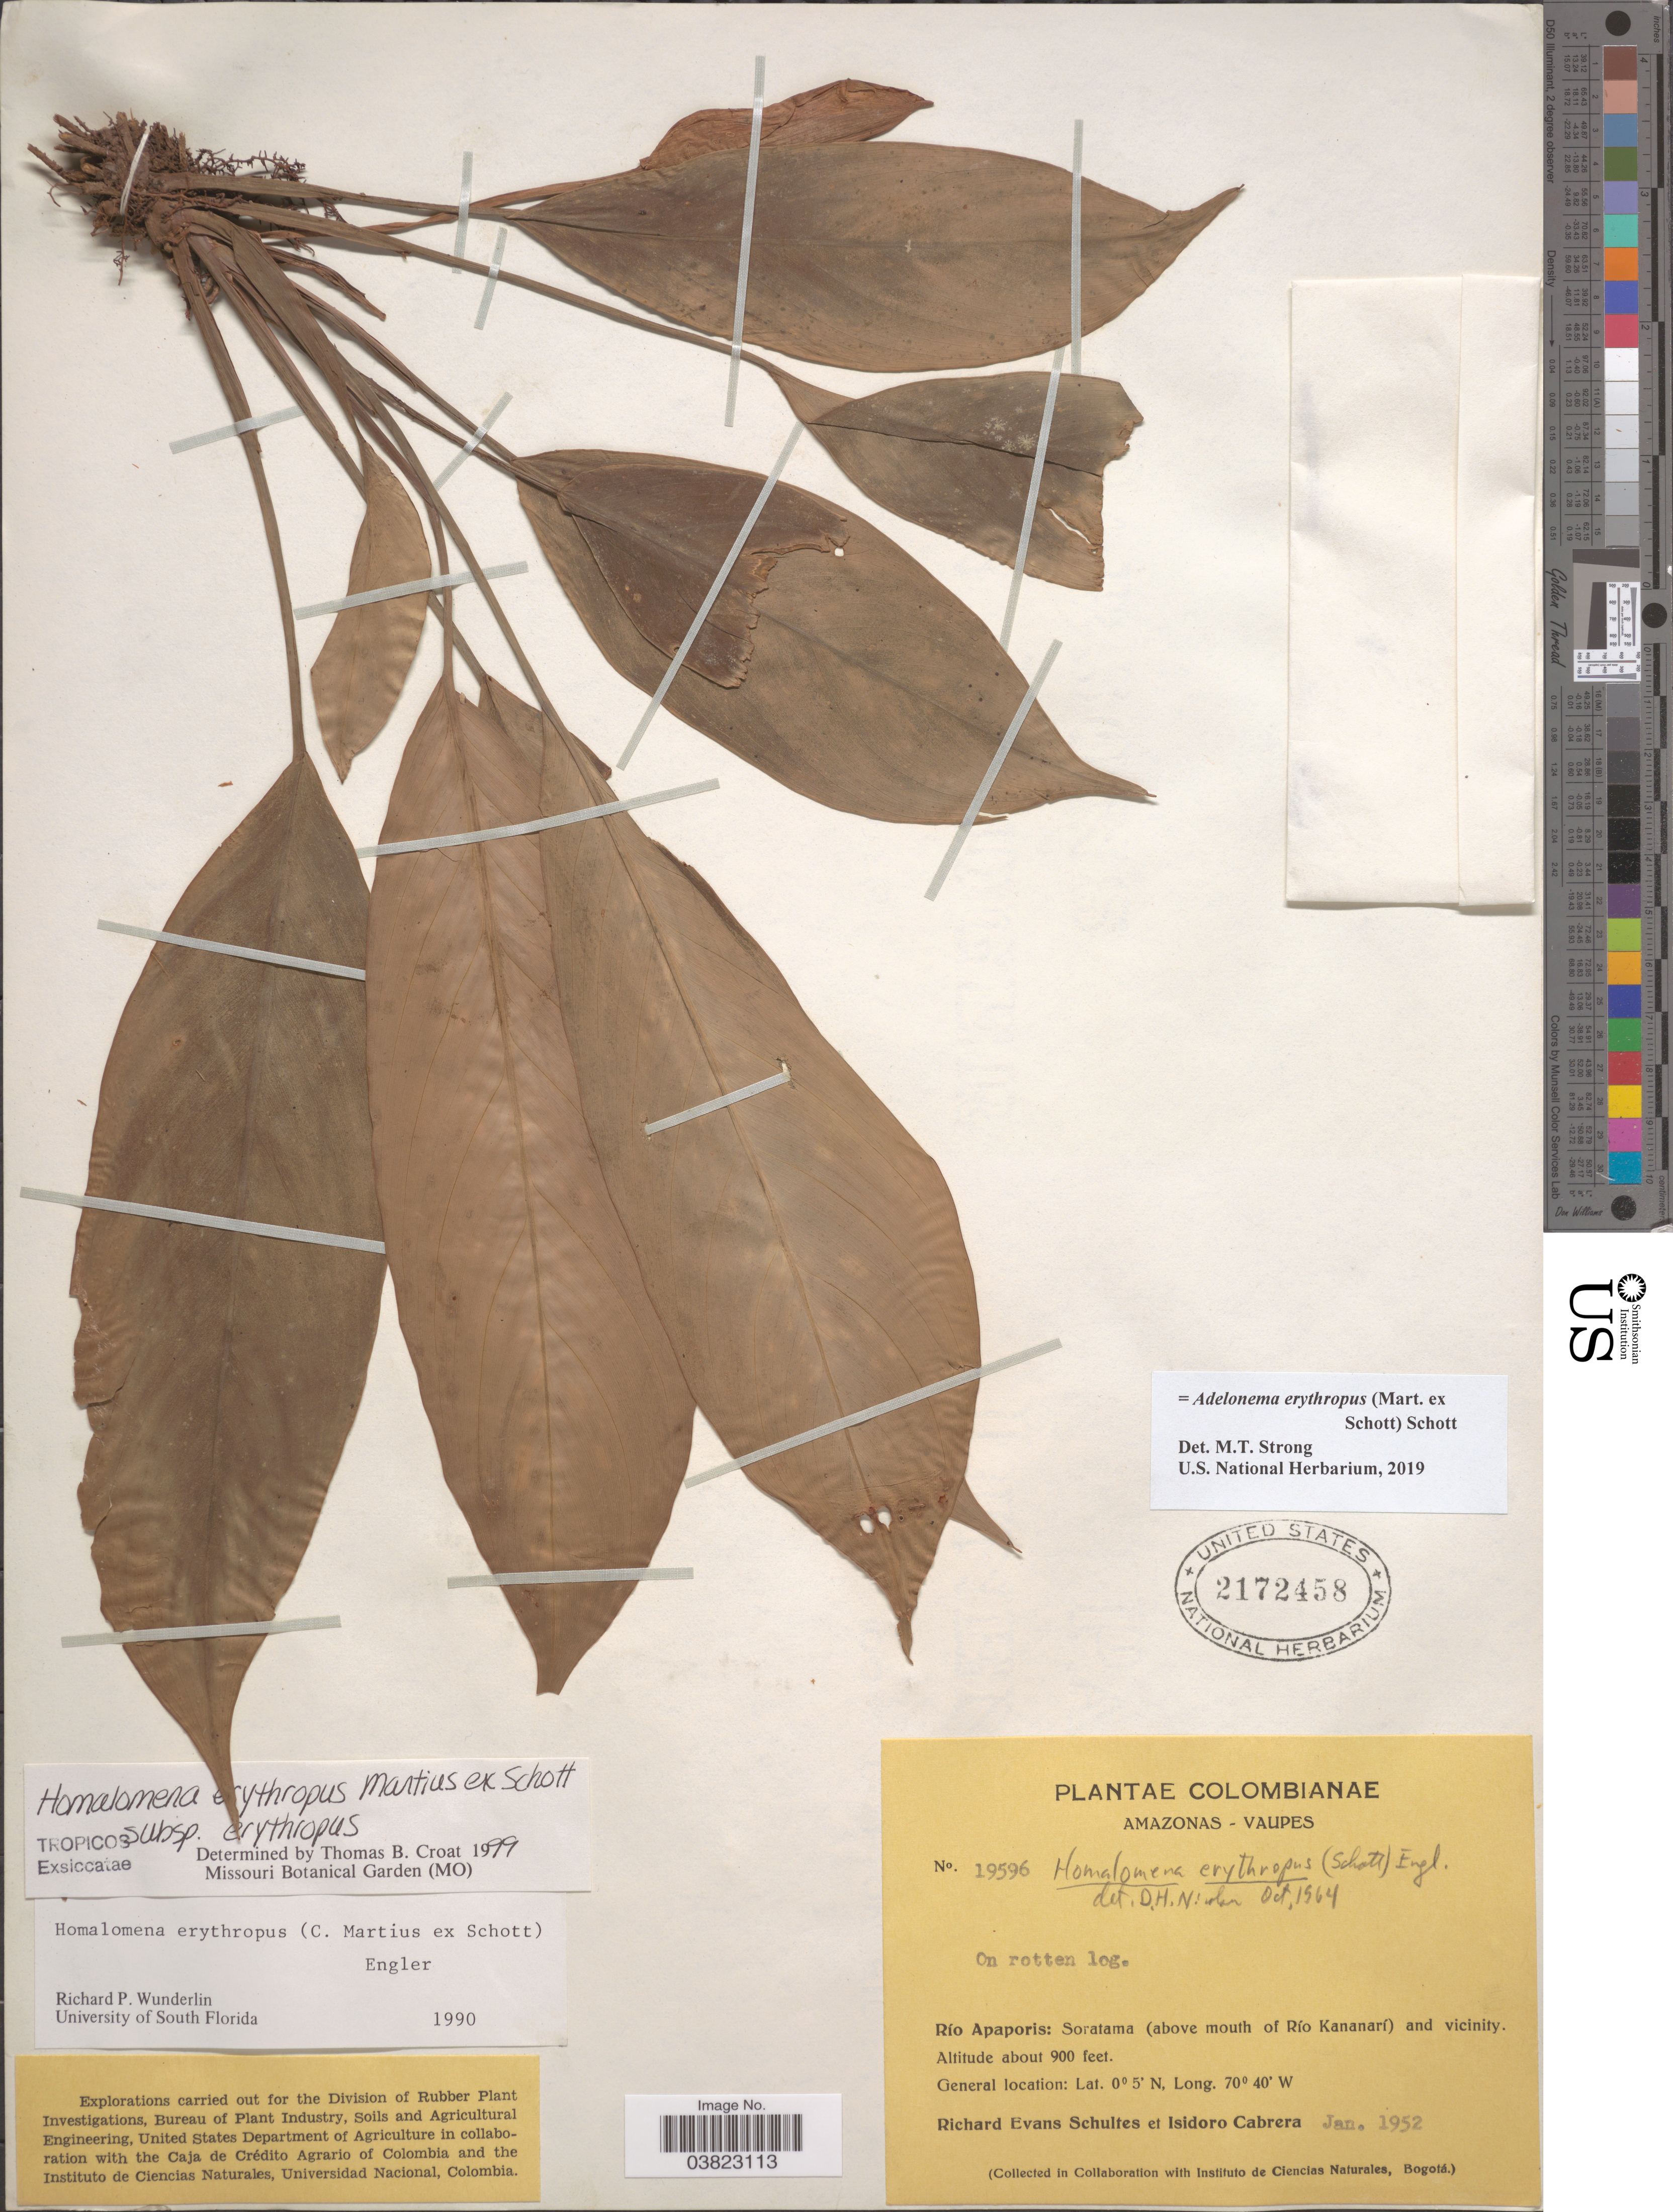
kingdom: Plantae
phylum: Tracheophyta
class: Liliopsida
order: Alismatales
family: Araceae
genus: Adelonema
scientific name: Adelonema erythropus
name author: (Mart. ex Schott) Schott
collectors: R. E. Schultes & I. Cabrera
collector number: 19596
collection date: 1952-01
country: Colombia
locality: Amazonas-Vaupes. Río Apaporis: Soratama (above mouth of Río Kananarí) and vicinity.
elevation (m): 274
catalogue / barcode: US 2172458